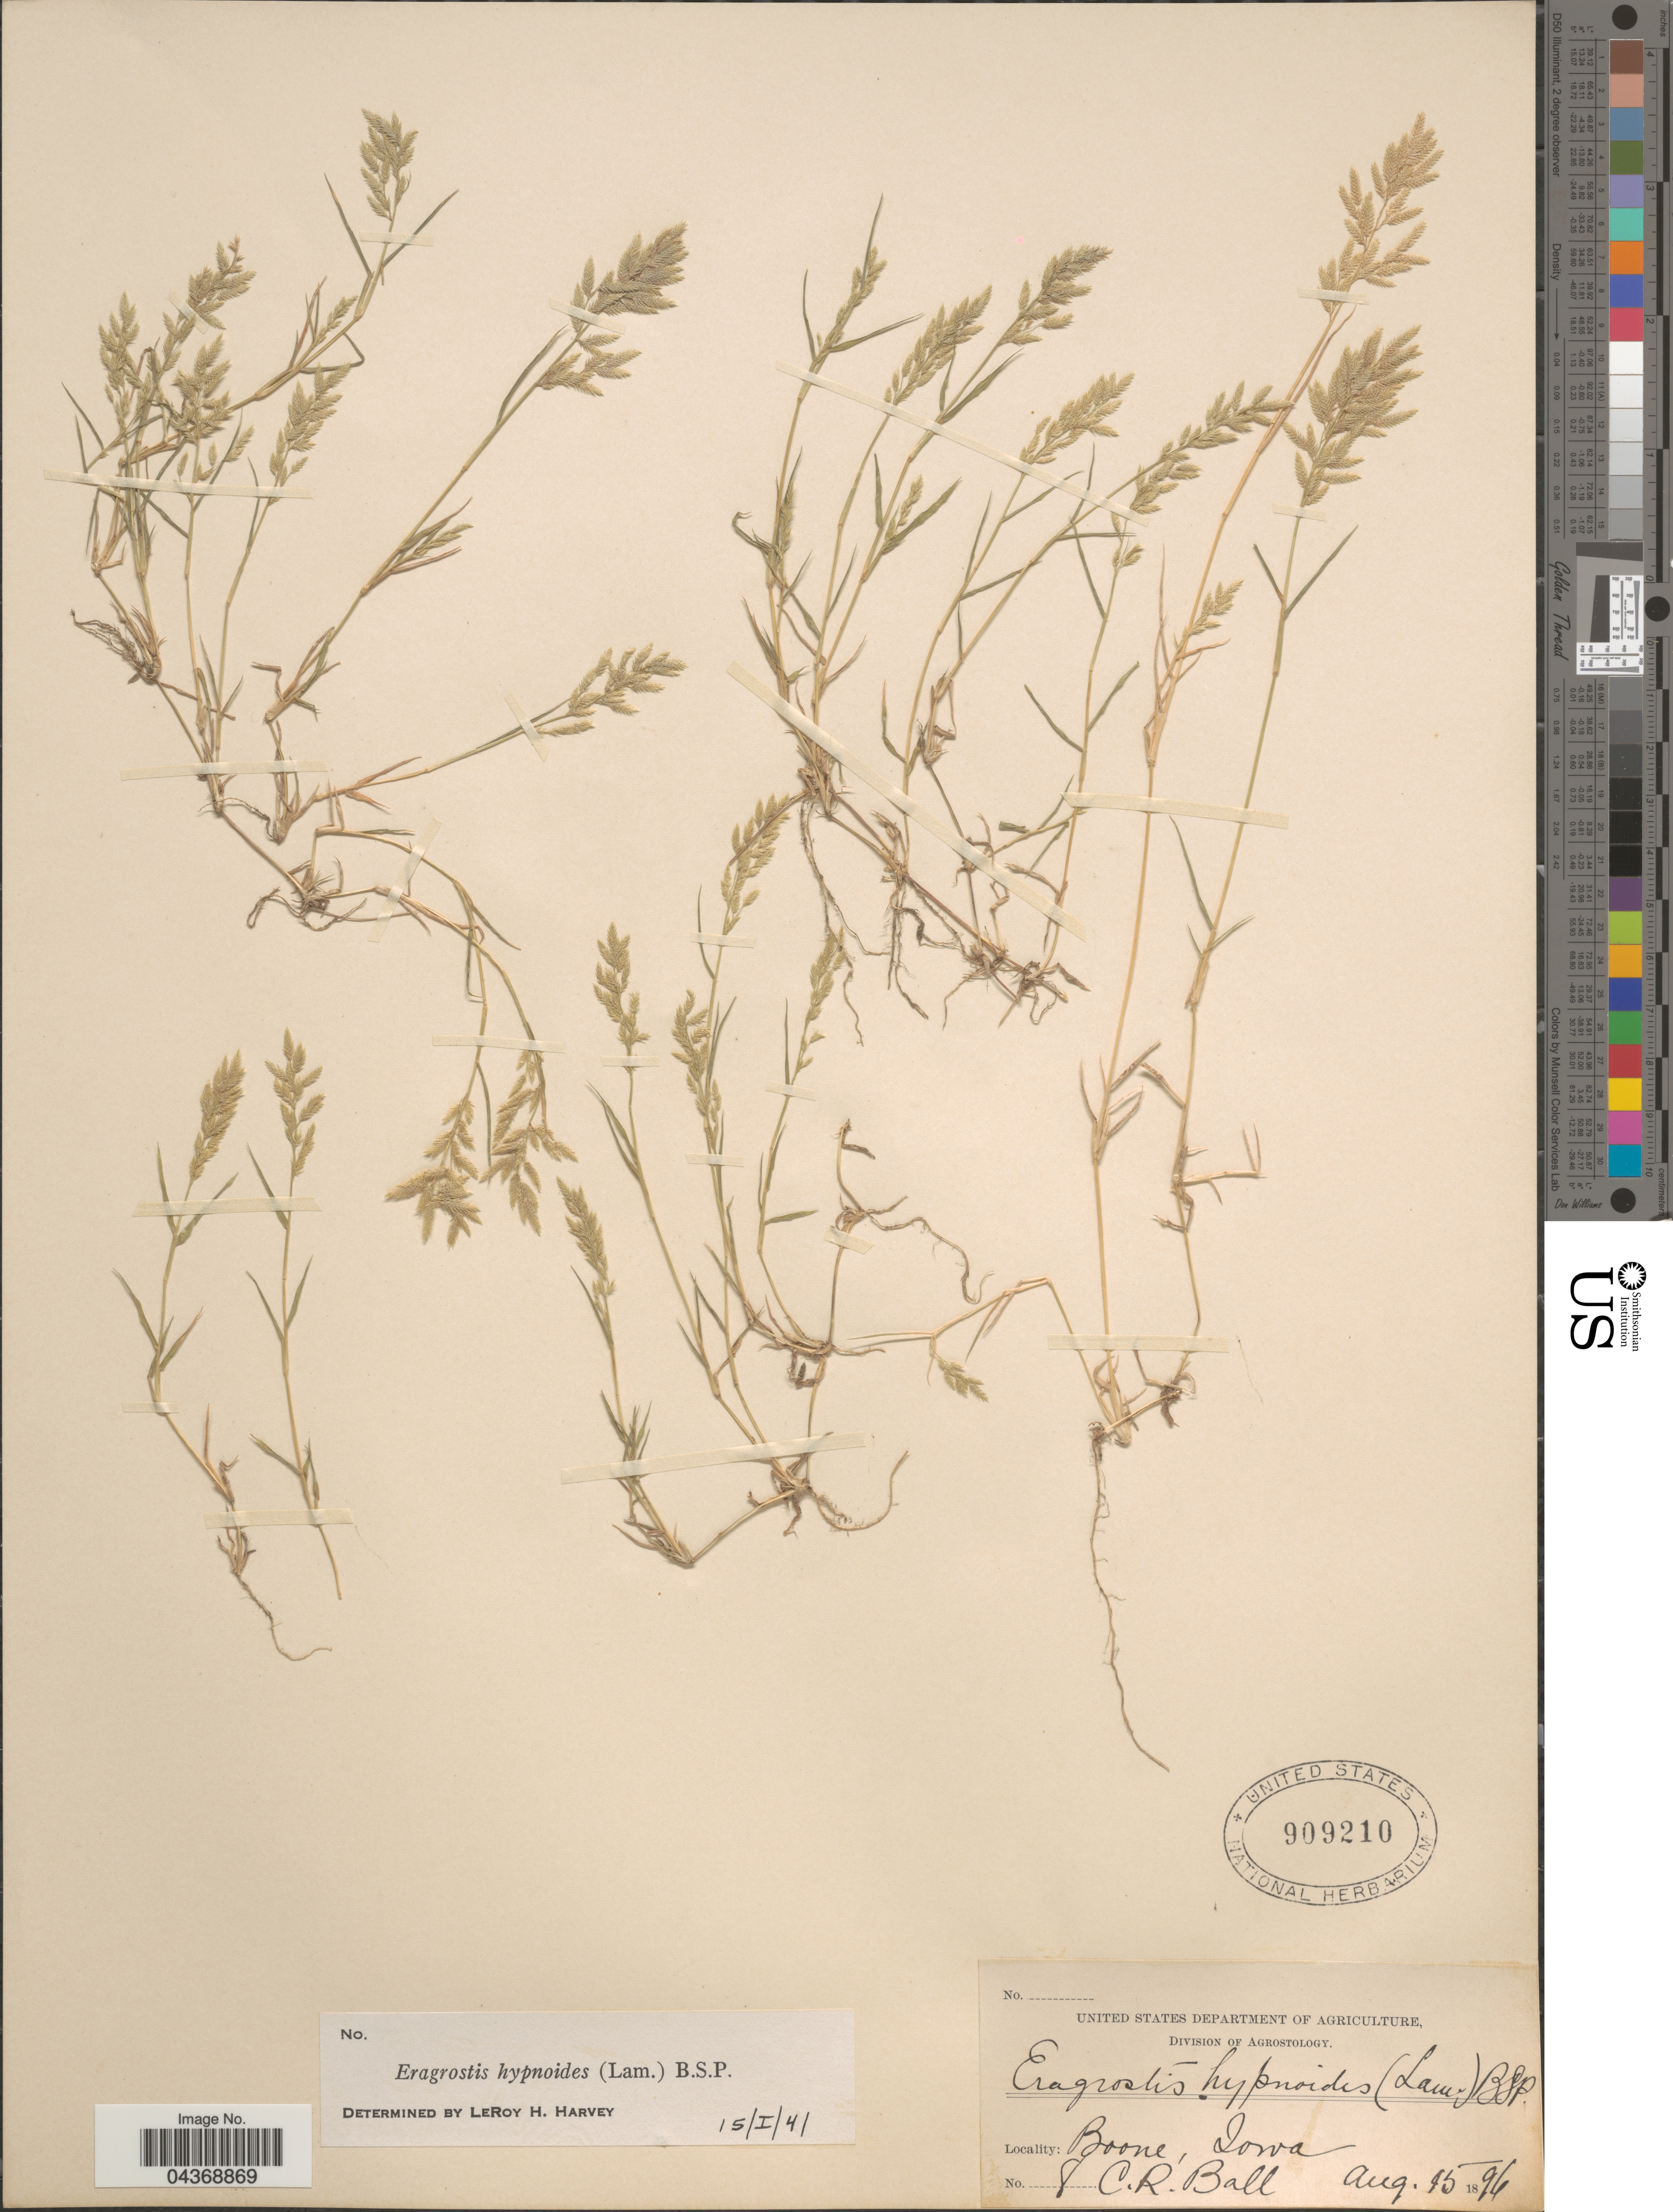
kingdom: Plantae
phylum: Tracheophyta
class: Liliopsida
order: Poales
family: Poaceae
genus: Eragrostis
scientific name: Eragrostis hypnoides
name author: (Lam.) Britton, Stearns & Poggenb.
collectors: C. R. Ball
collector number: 8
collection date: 1896-08-15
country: United States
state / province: Iowa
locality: Boone.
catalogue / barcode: US 909210